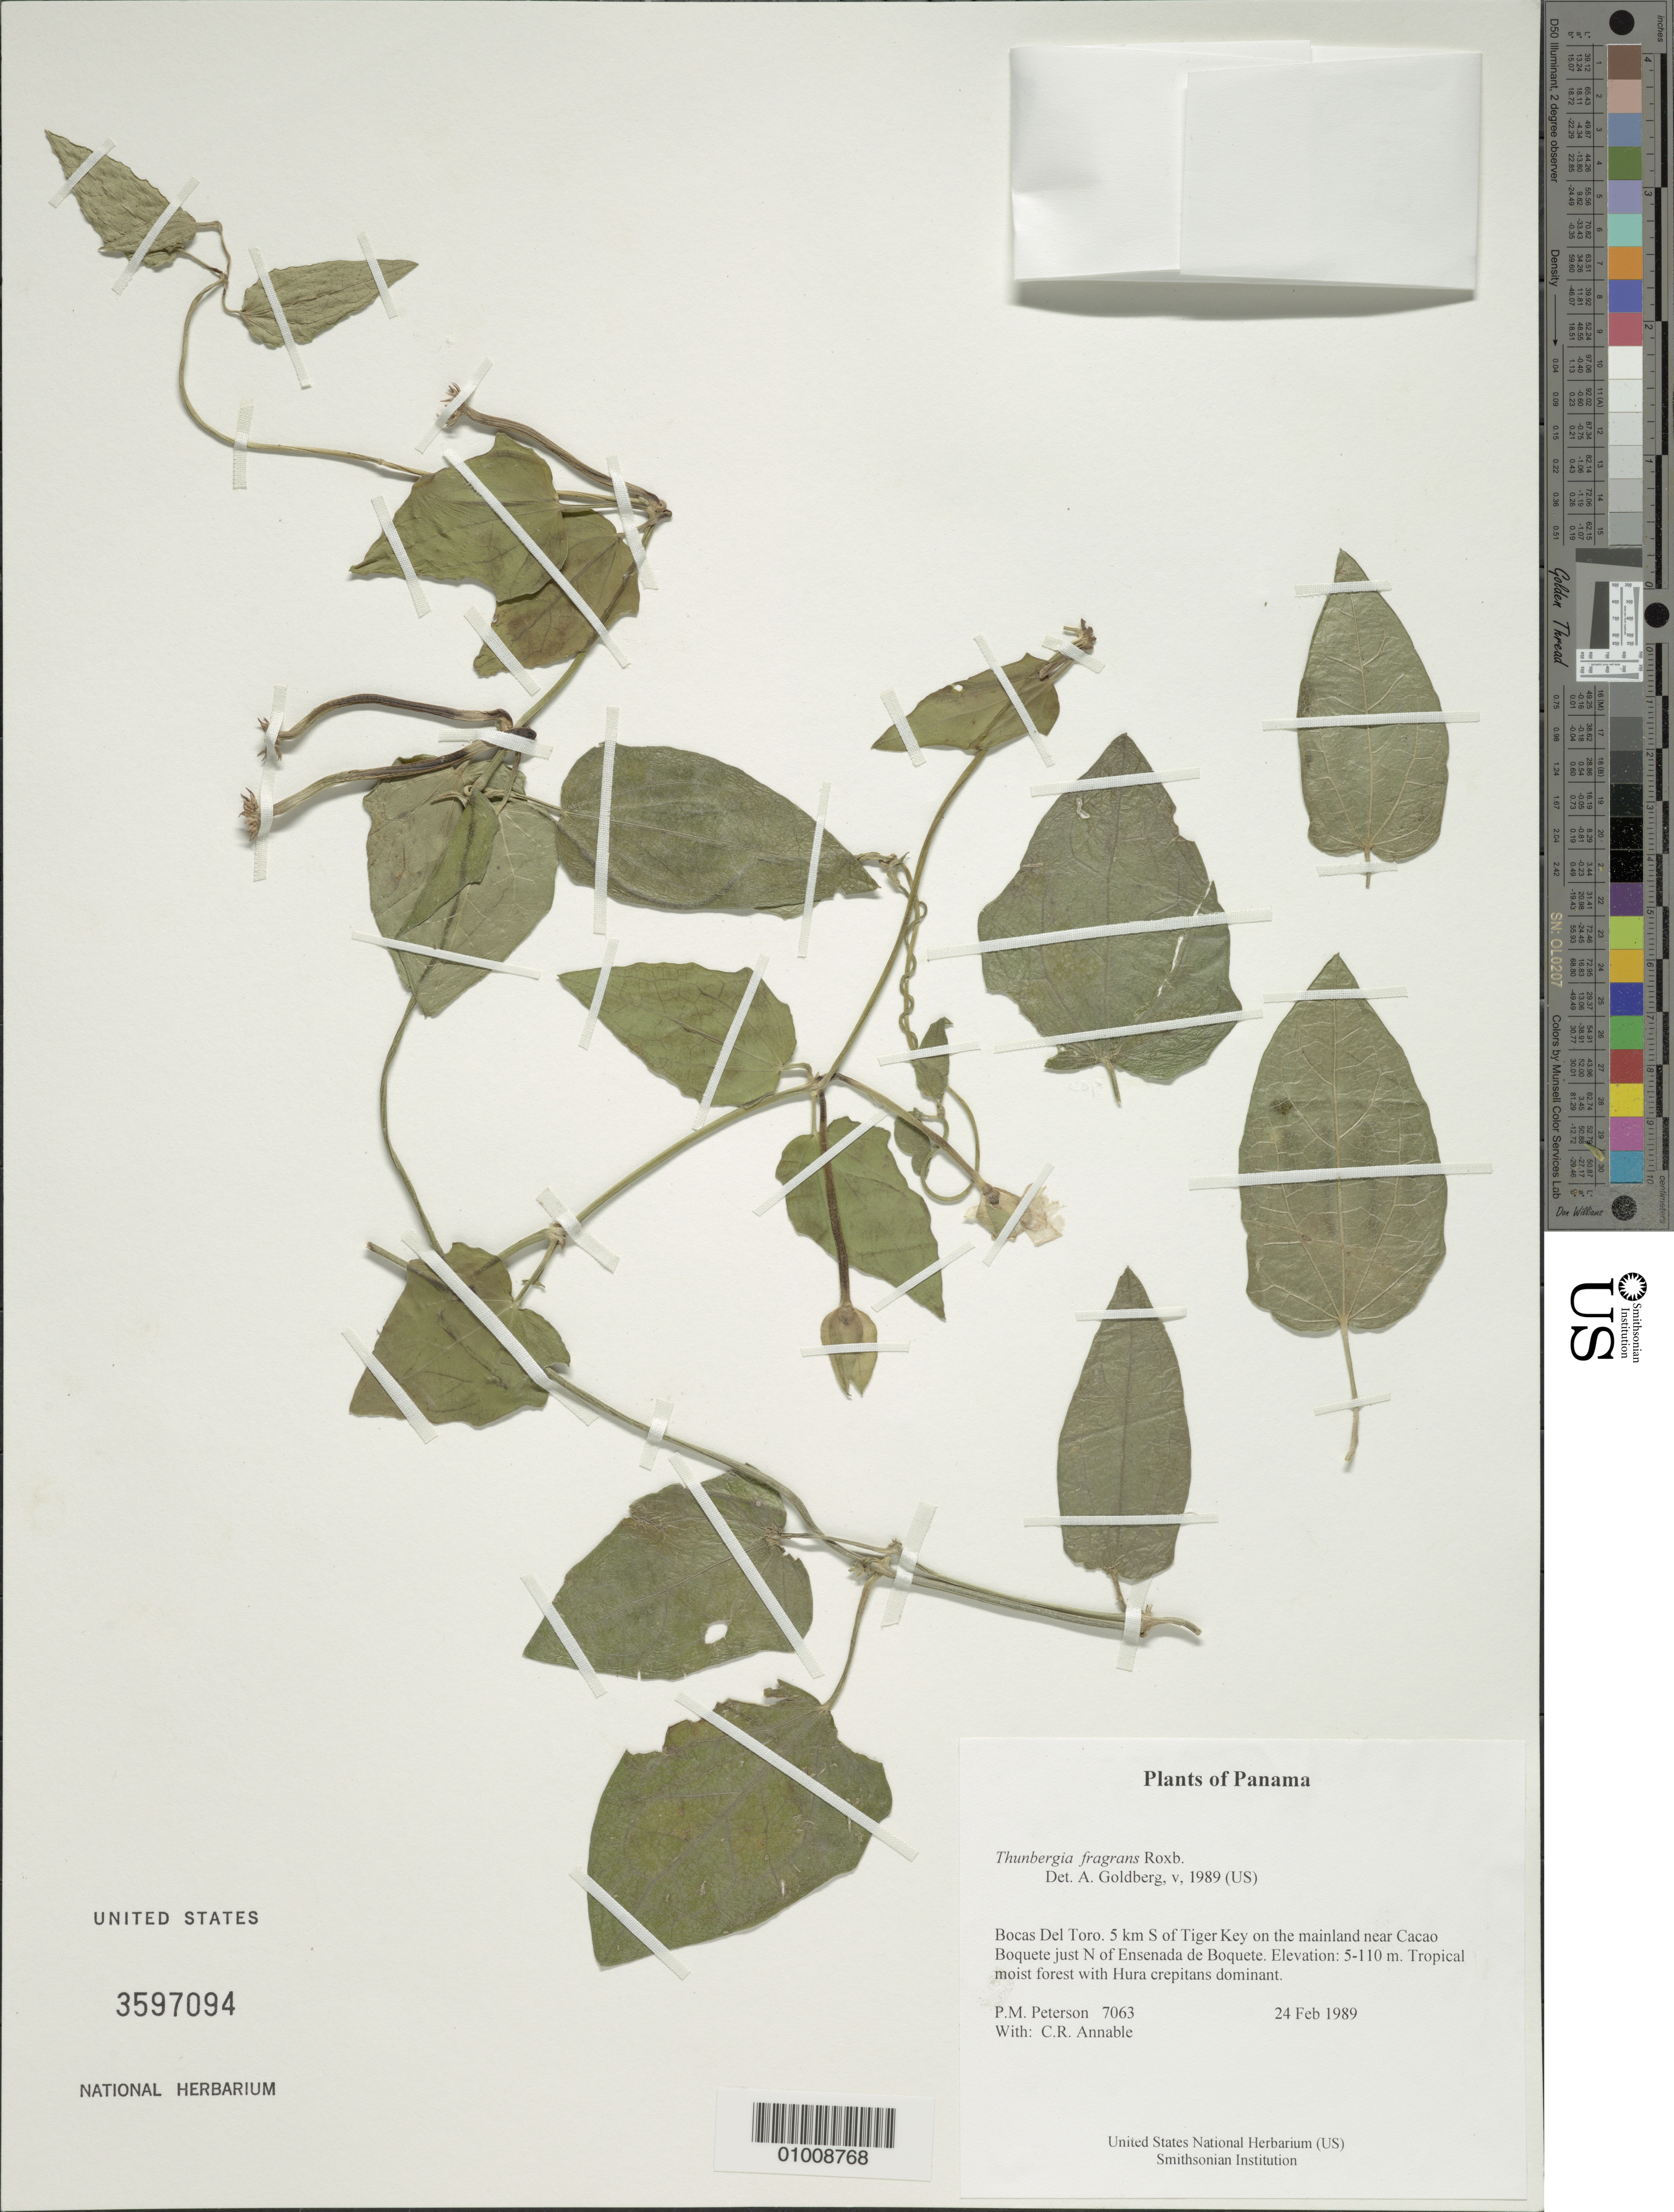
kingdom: Plantae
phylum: Tracheophyta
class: Magnoliopsida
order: Lamiales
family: Acanthaceae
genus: Thunbergia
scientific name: Thunbergia fragrans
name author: Roxb.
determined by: Goldberg, Aaron, (US), NMNH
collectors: P. M. Peterson & C. R. Annable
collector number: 07063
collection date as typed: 24 Feb 1989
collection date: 1989-02-24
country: Panama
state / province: Bocas del Toro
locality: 5 km S of Tiger Key on the mainland near Cacao Boquete just N of Ensenada de Boquete.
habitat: Tropical moist forest with Hura crepitans dominant.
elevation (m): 5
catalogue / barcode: US 3597094